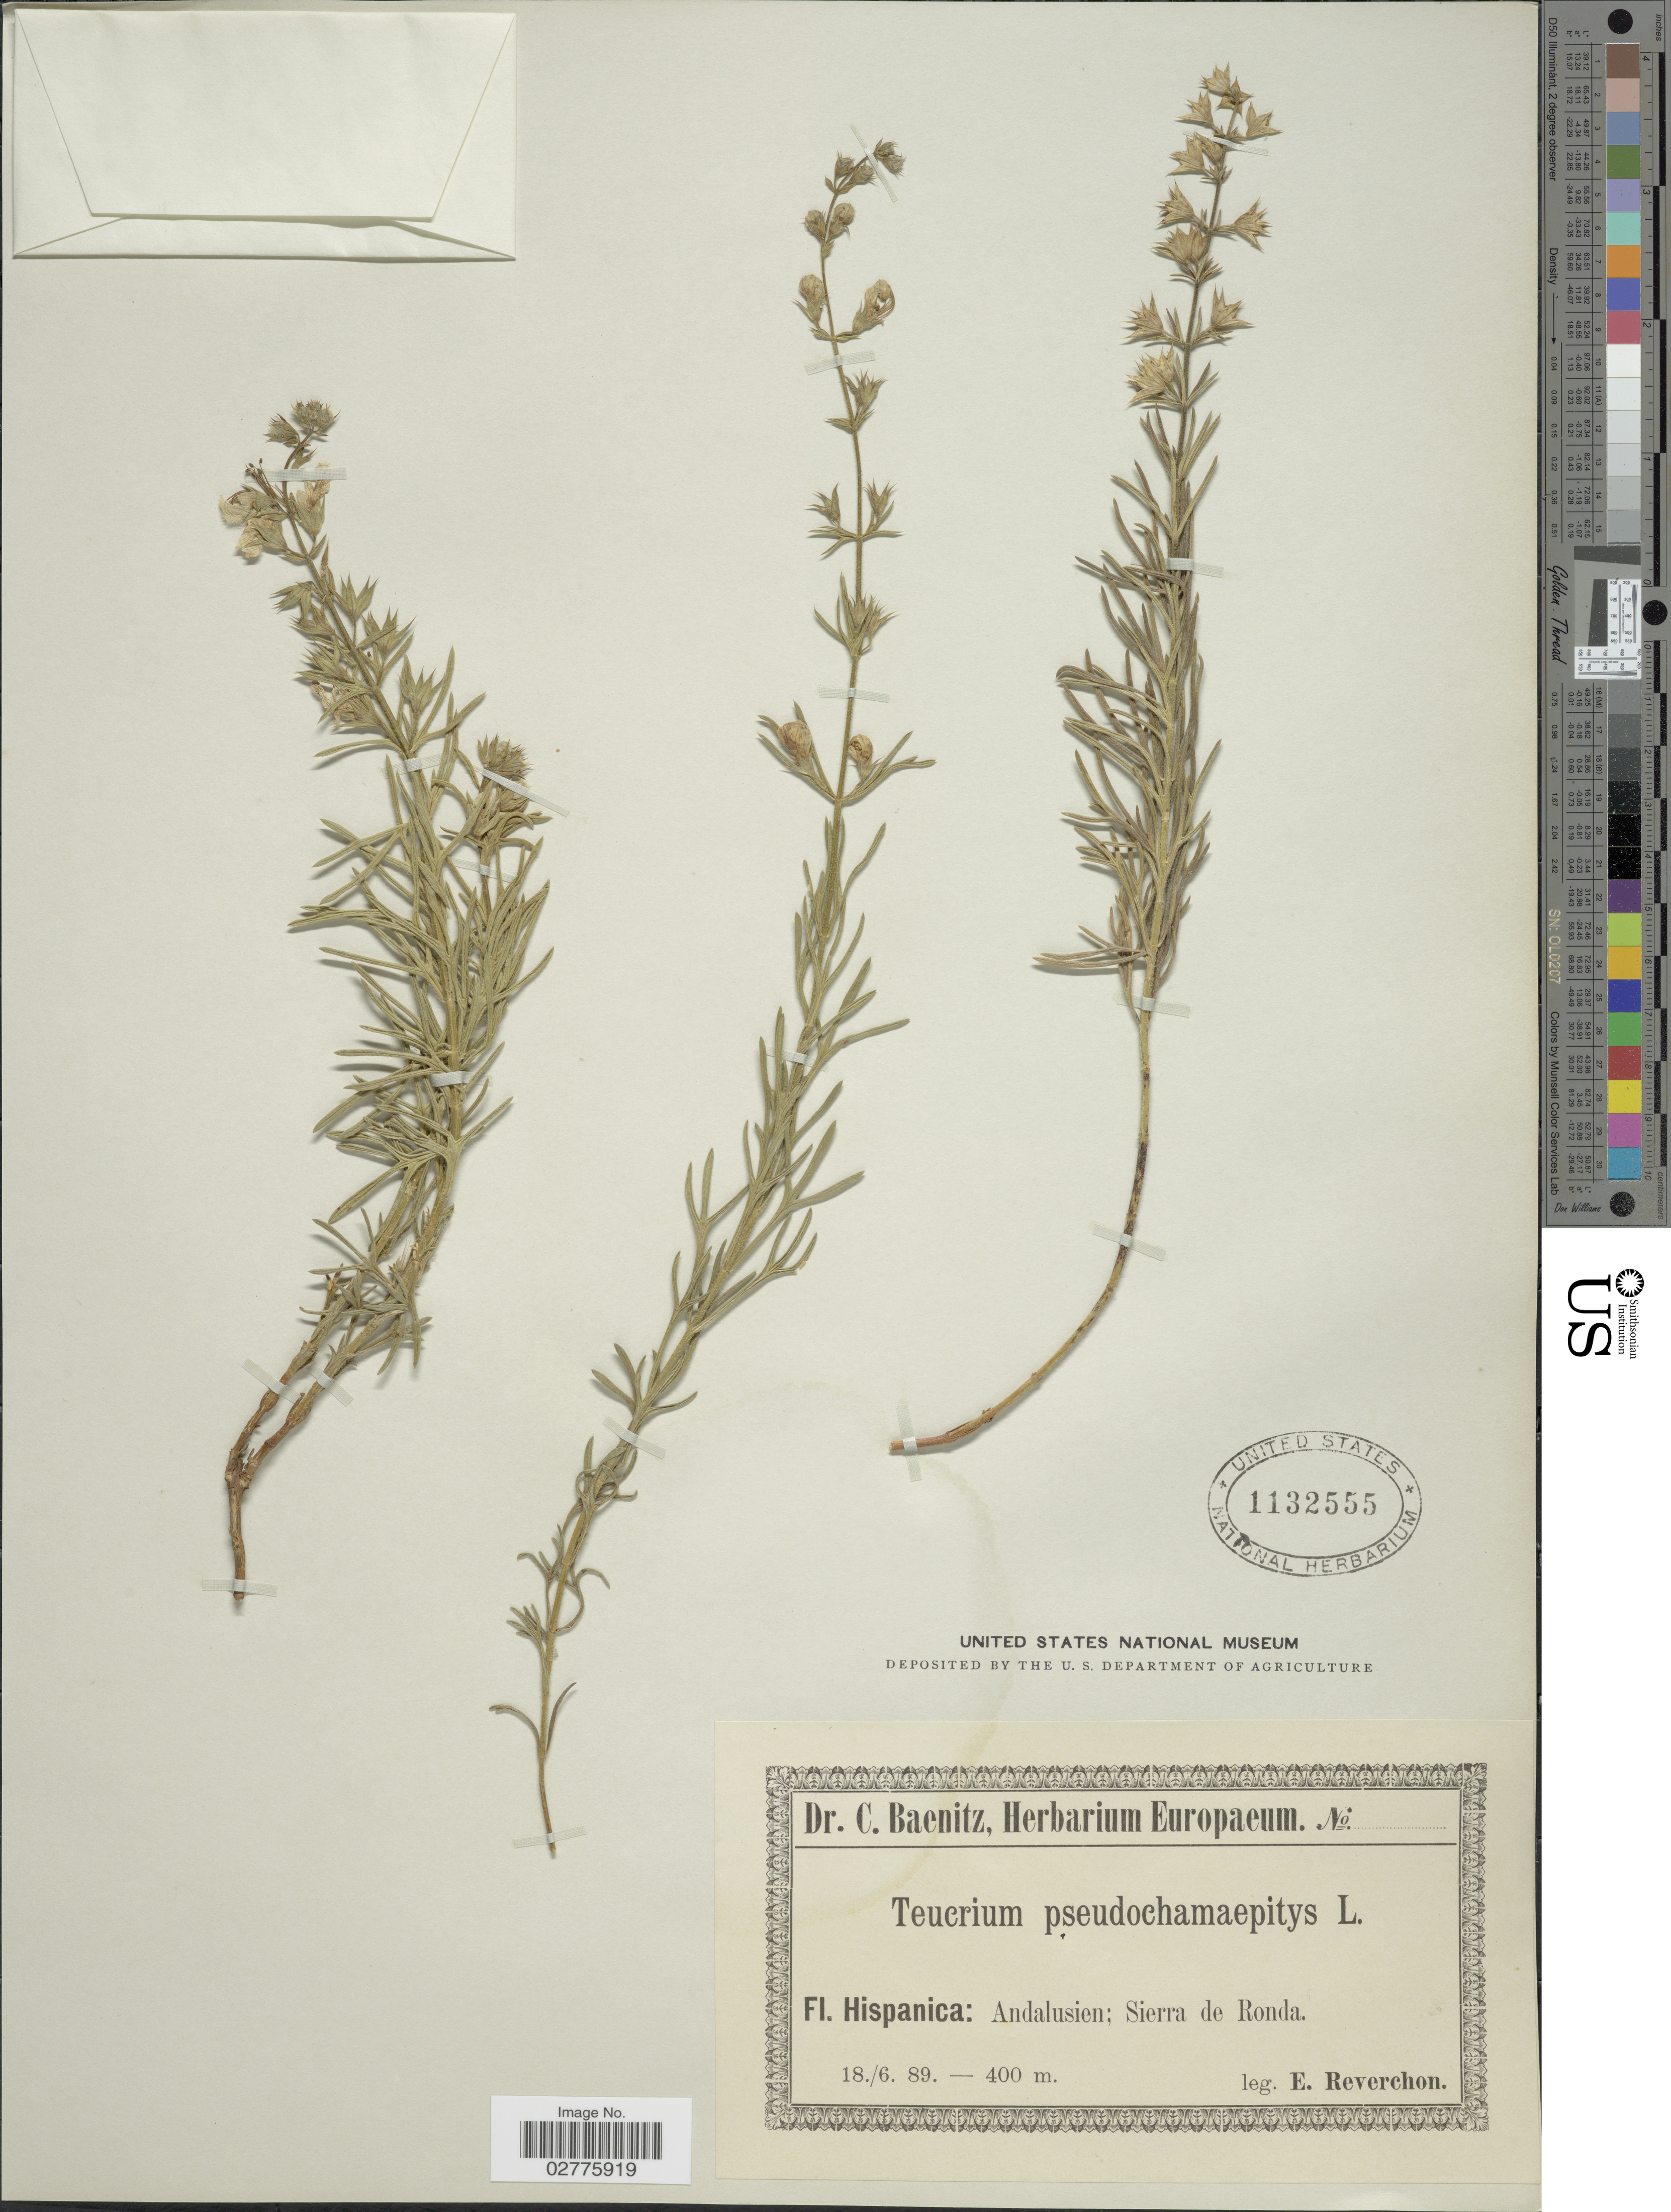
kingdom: Plantae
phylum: Tracheophyta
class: Magnoliopsida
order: Lamiales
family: Lamiaceae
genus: Teucrium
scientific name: Teucrium pseudochamaepitys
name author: L.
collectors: E. Reverchon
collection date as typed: Transcribed d/m/y: 18/6/89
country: Spain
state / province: Andalucía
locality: Fl. Hispanica: Andalusien; Sierra de Ronda.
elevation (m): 400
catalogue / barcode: US 1132555